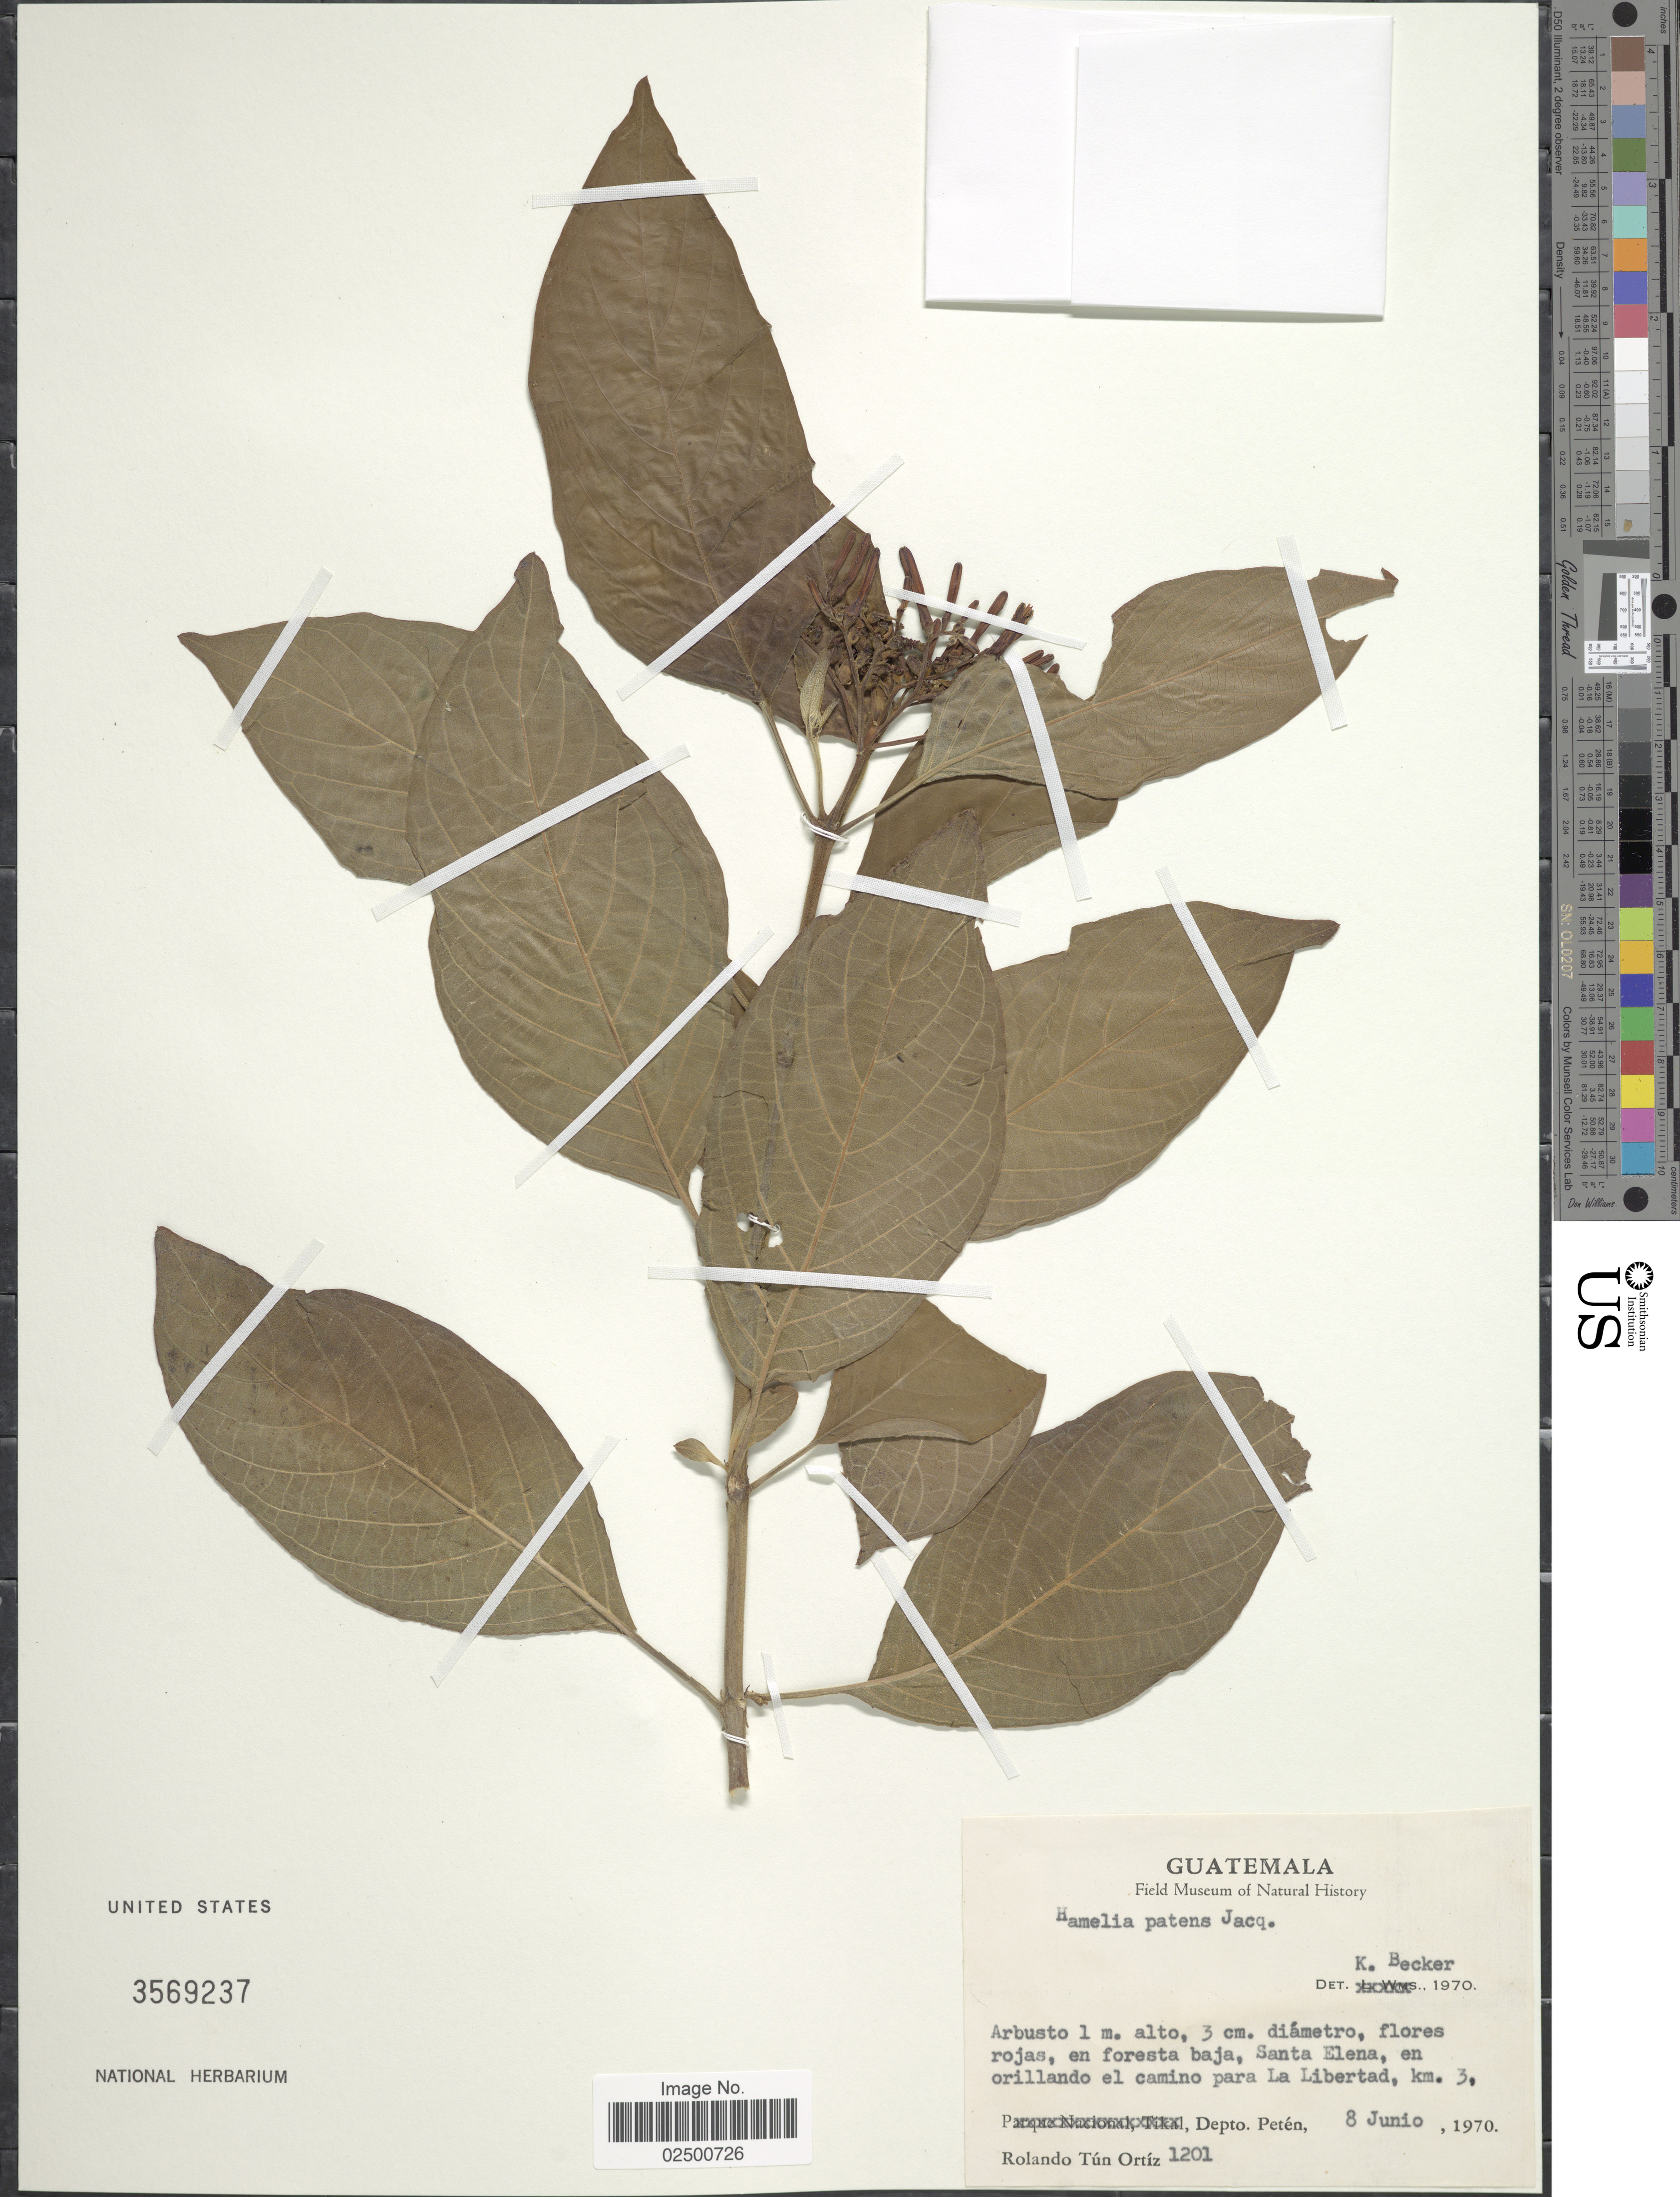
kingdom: Plantae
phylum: Tracheophyta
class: Magnoliopsida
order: Gentianales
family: Rubiaceae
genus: Hamelia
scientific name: Hamelia patens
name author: Jacq.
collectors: R. T. Ortíz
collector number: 1201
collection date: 1970-06-08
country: Guatemala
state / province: El Petén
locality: Santa Elena, en orillando el camino para La Libertad, km. 3, Depto. Peten.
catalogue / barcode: US 3569237